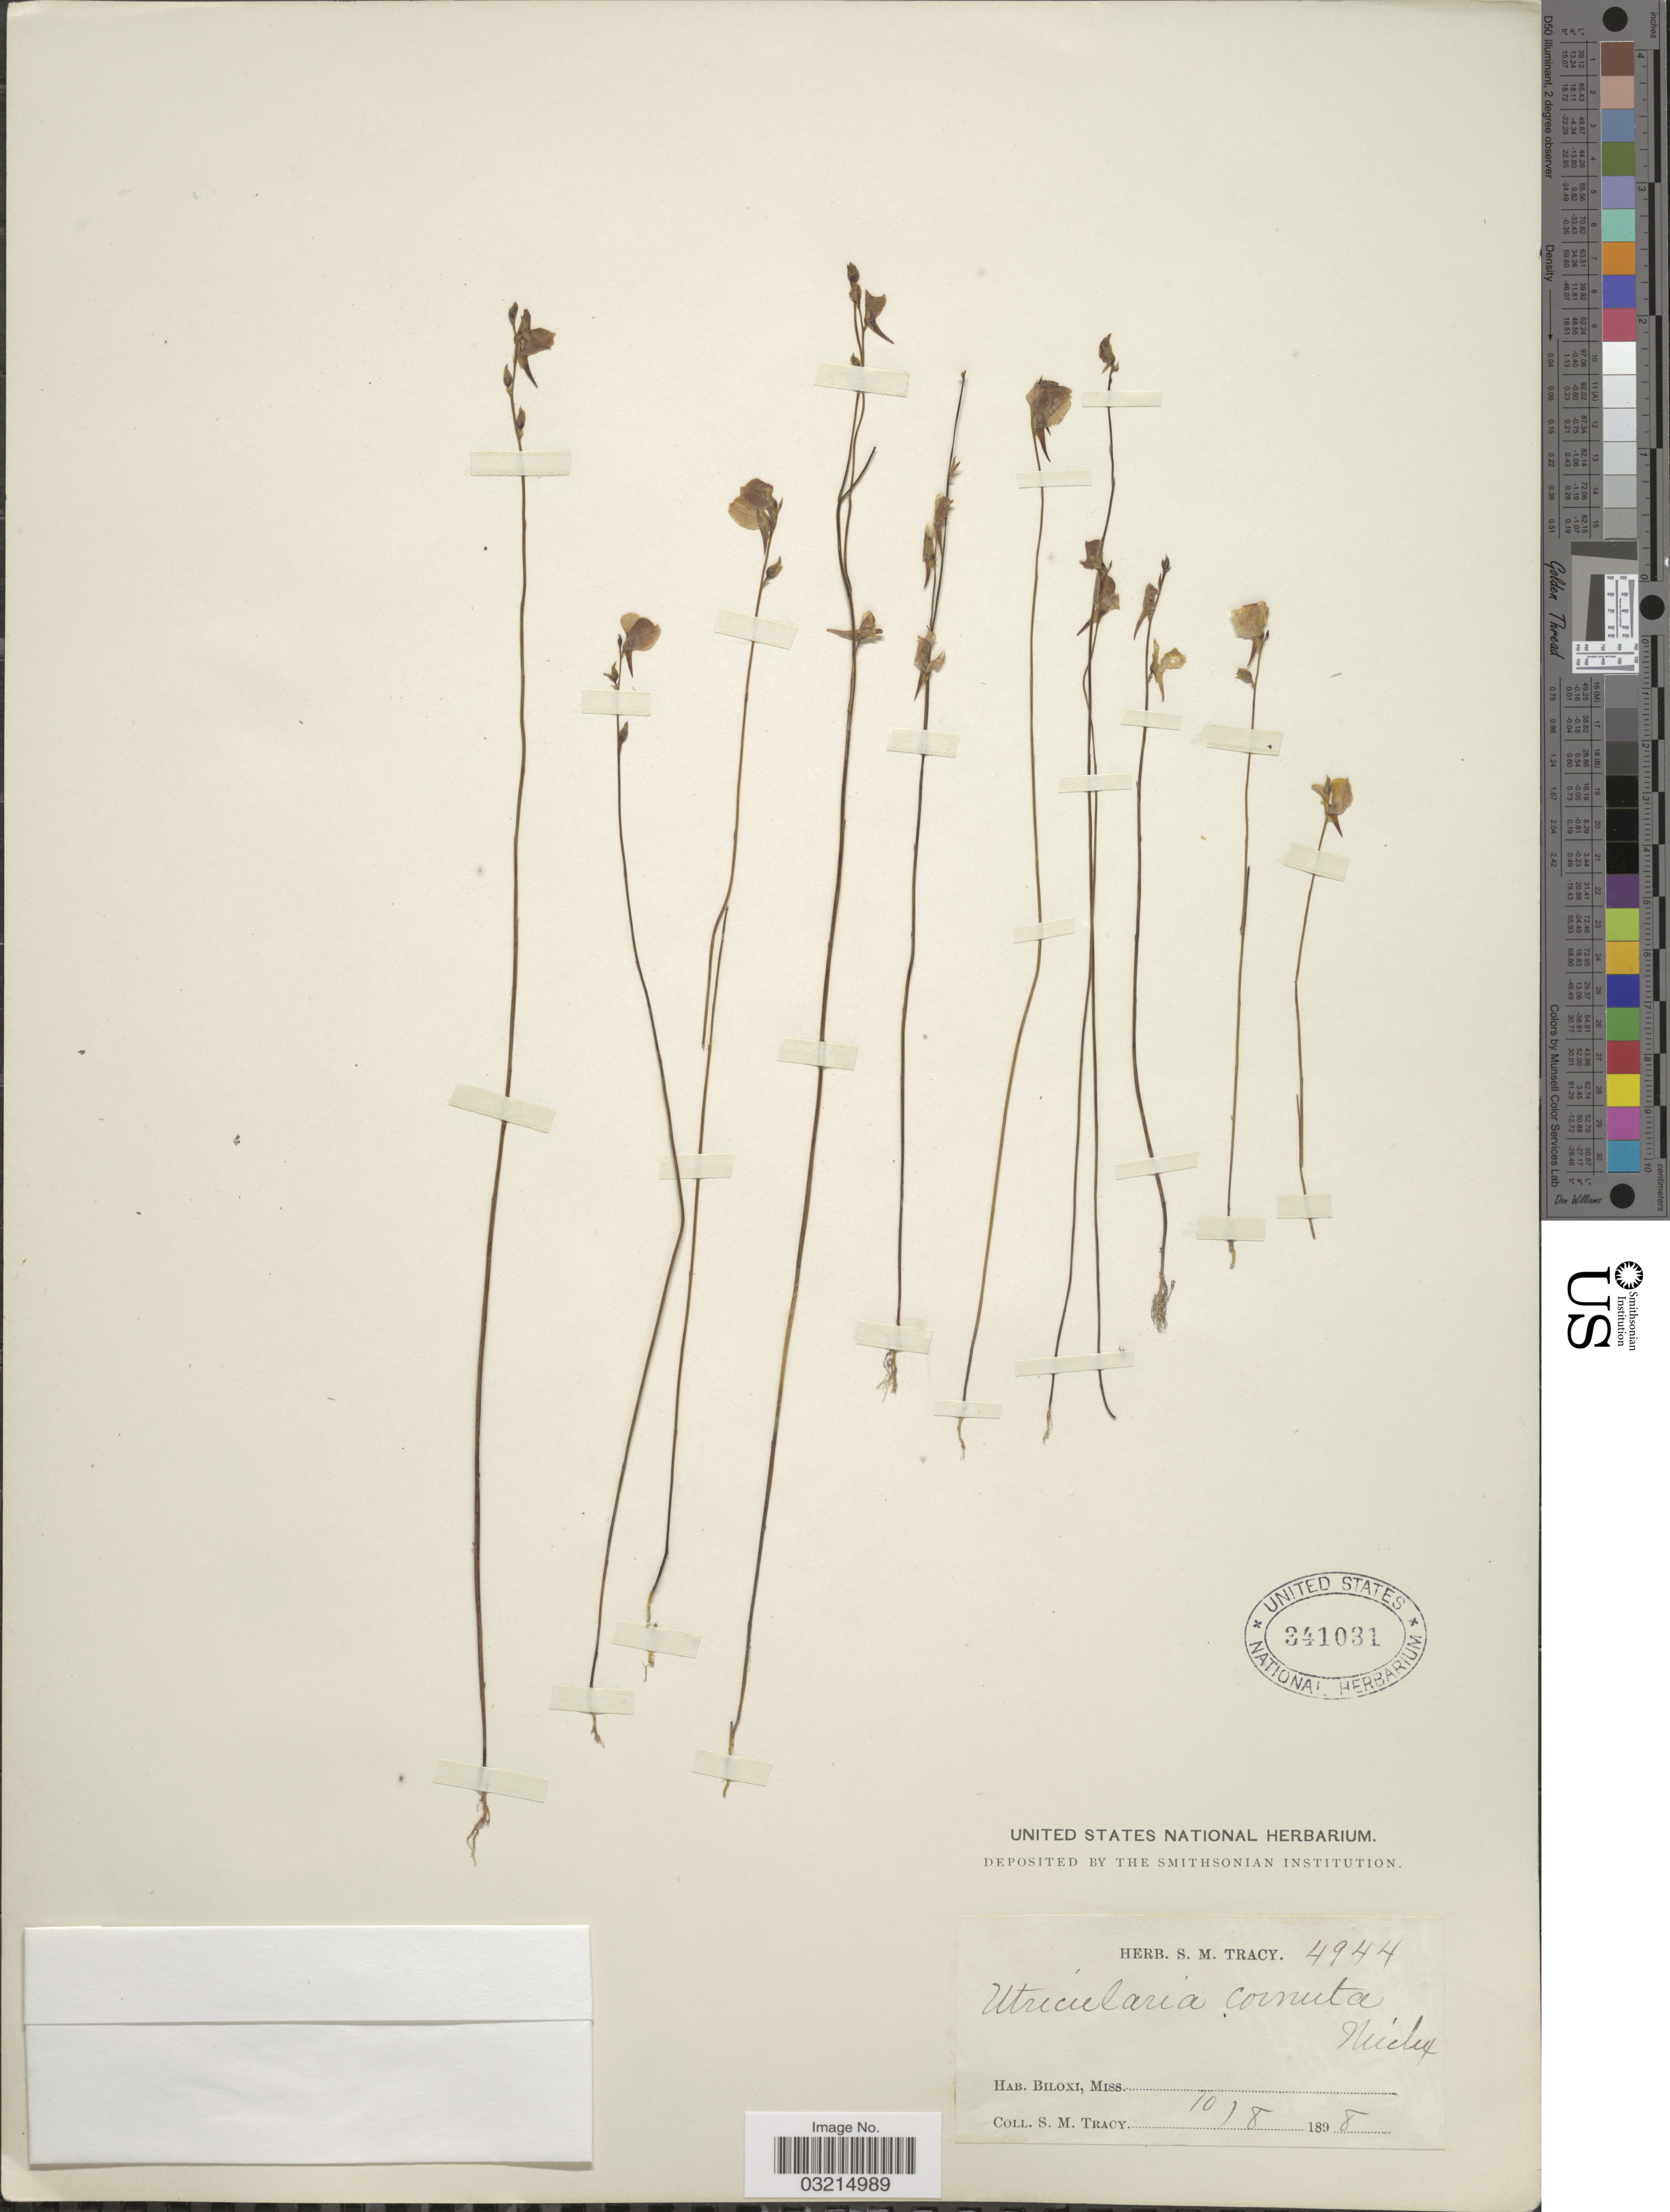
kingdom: Plantae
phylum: Tracheophyta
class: Magnoliopsida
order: Lamiales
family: Lentibulariaceae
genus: Utricularia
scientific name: Utricularia cornuta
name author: Michx.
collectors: S. M. Tracy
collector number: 4944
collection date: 1898-10-08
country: United States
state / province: Mississippi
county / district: Harrison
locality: Biloxi.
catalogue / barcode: US 341031